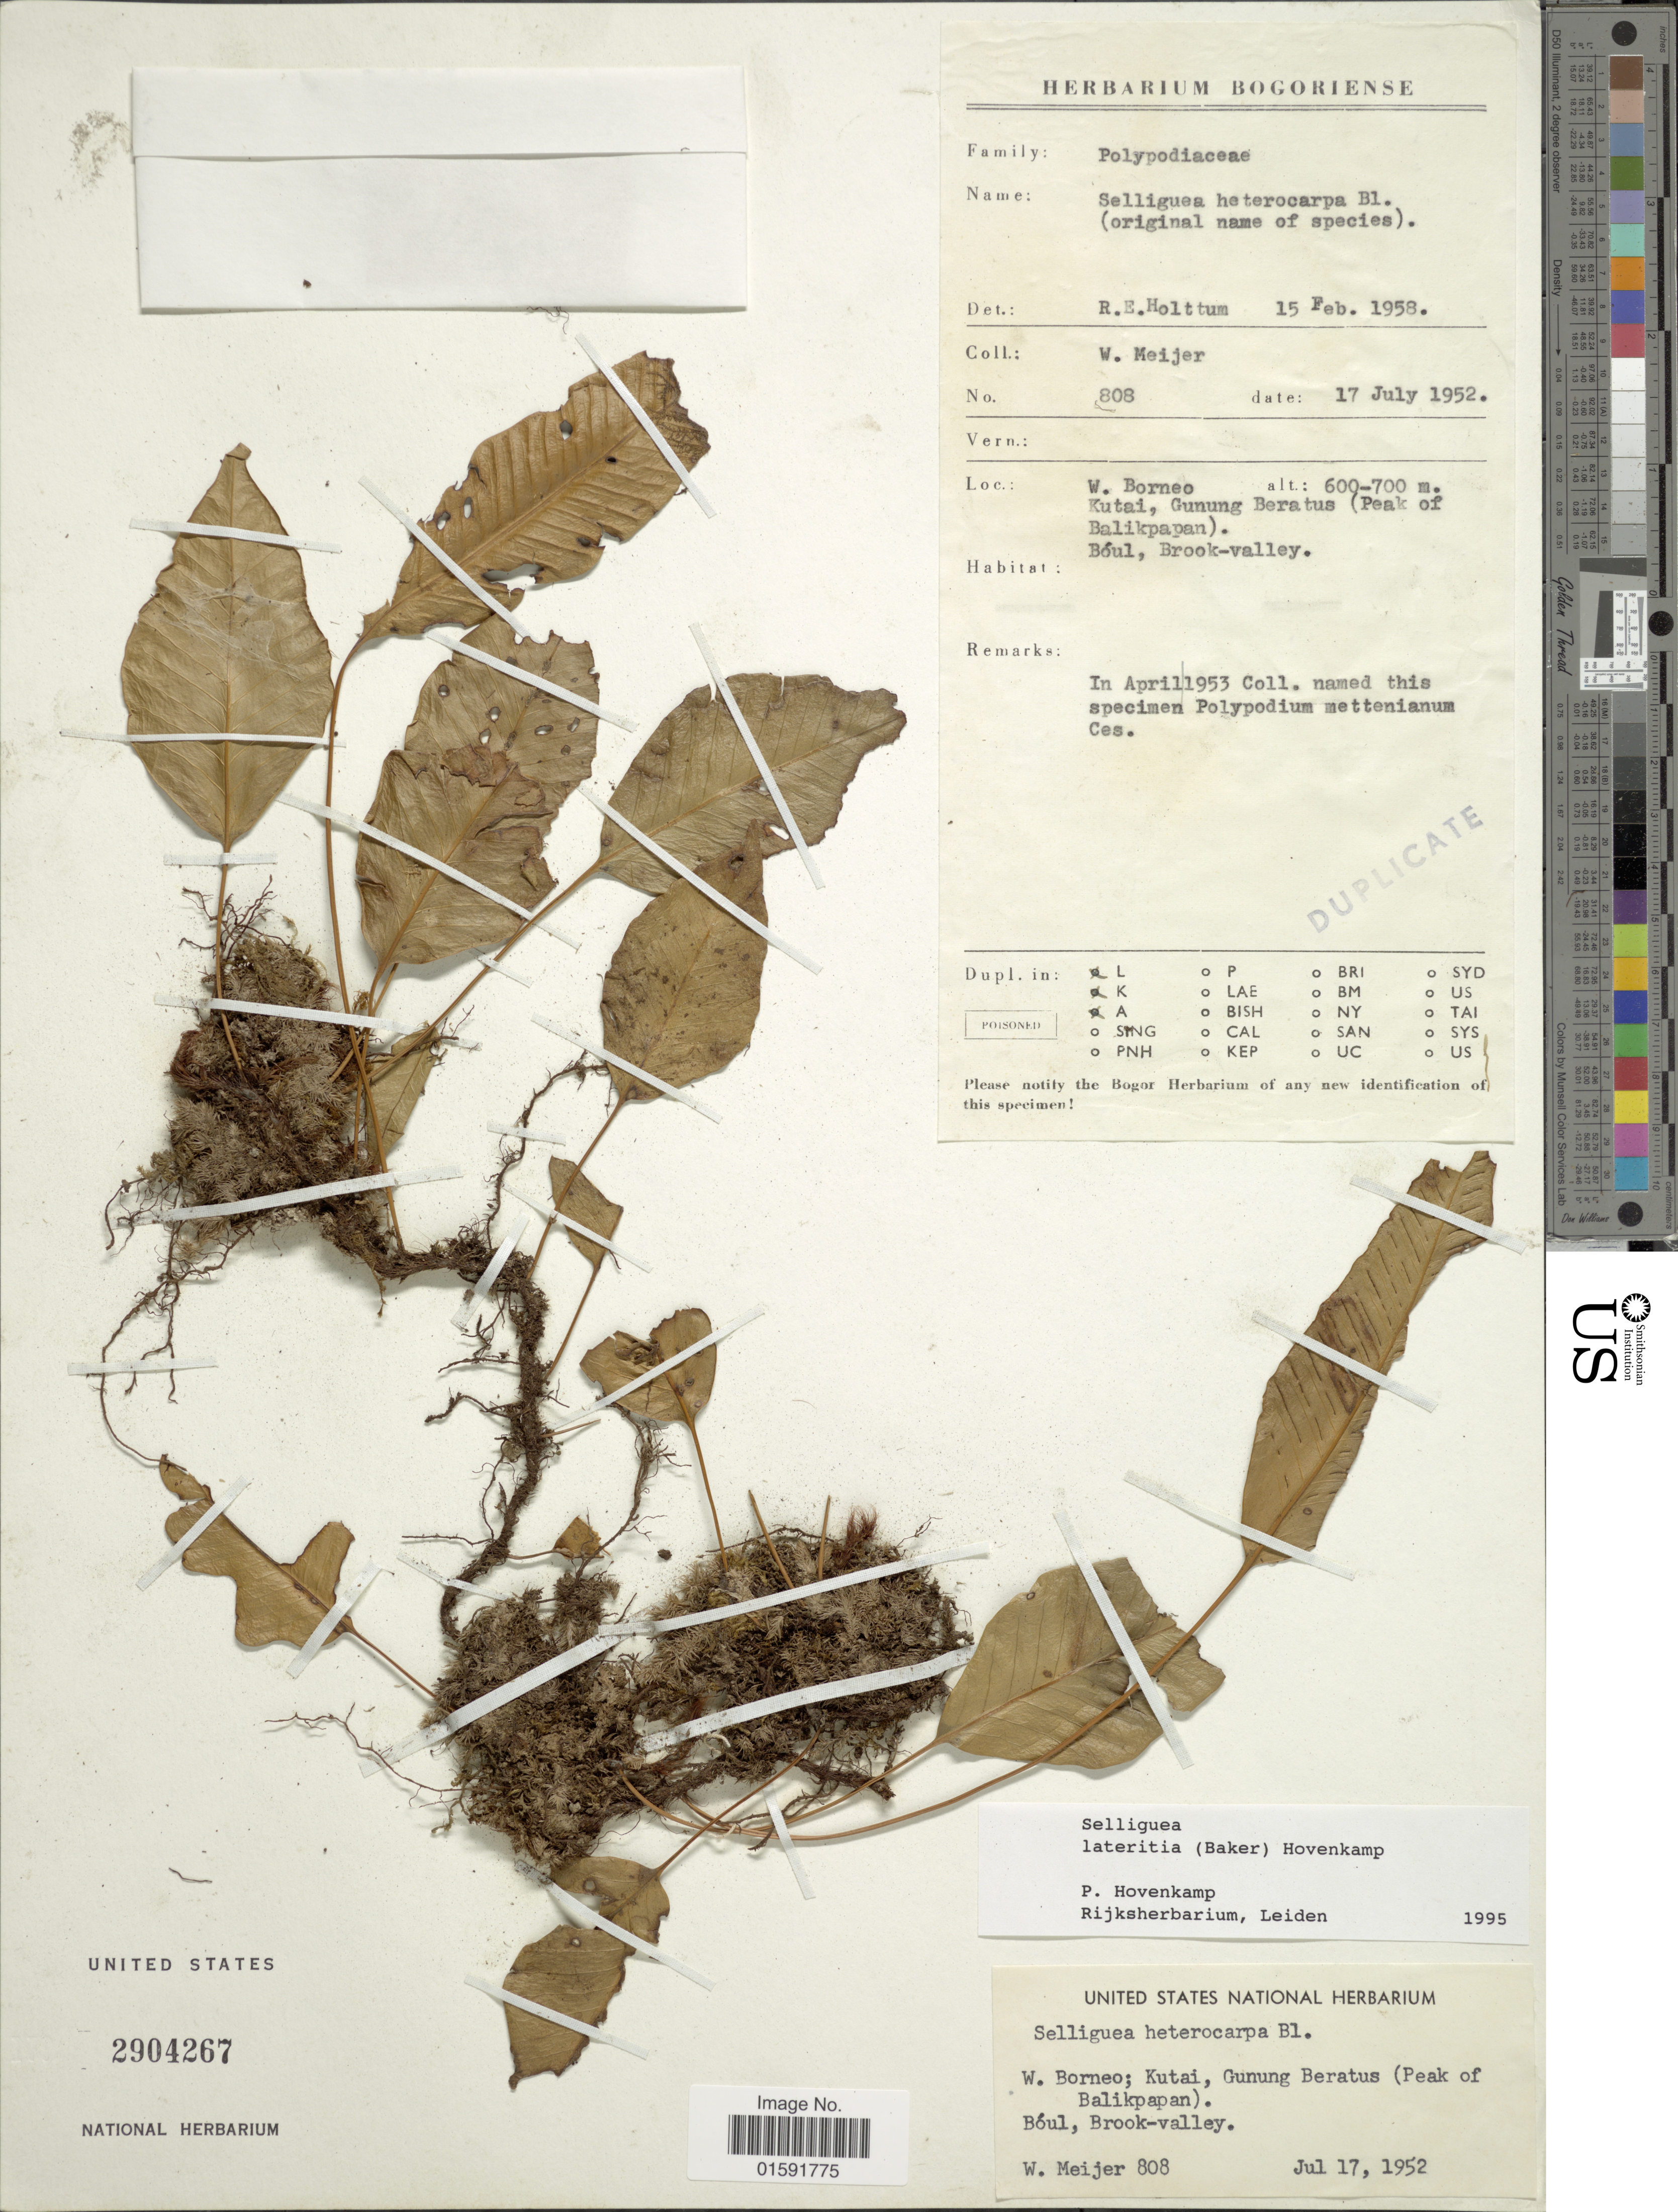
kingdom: Plantae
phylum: Tracheophyta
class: Polypodiopsida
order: Polypodiales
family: Polypodiaceae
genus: Selliguea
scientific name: Selliguea lateritia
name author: (Baker) Hovenkamp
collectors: W. Meijer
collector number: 808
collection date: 1952-07-17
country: Malaysia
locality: W. Borneo, Kutai, Gunng Bertus (Peak of Balikpagan), Boul, Brook-valley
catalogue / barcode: US 2904267